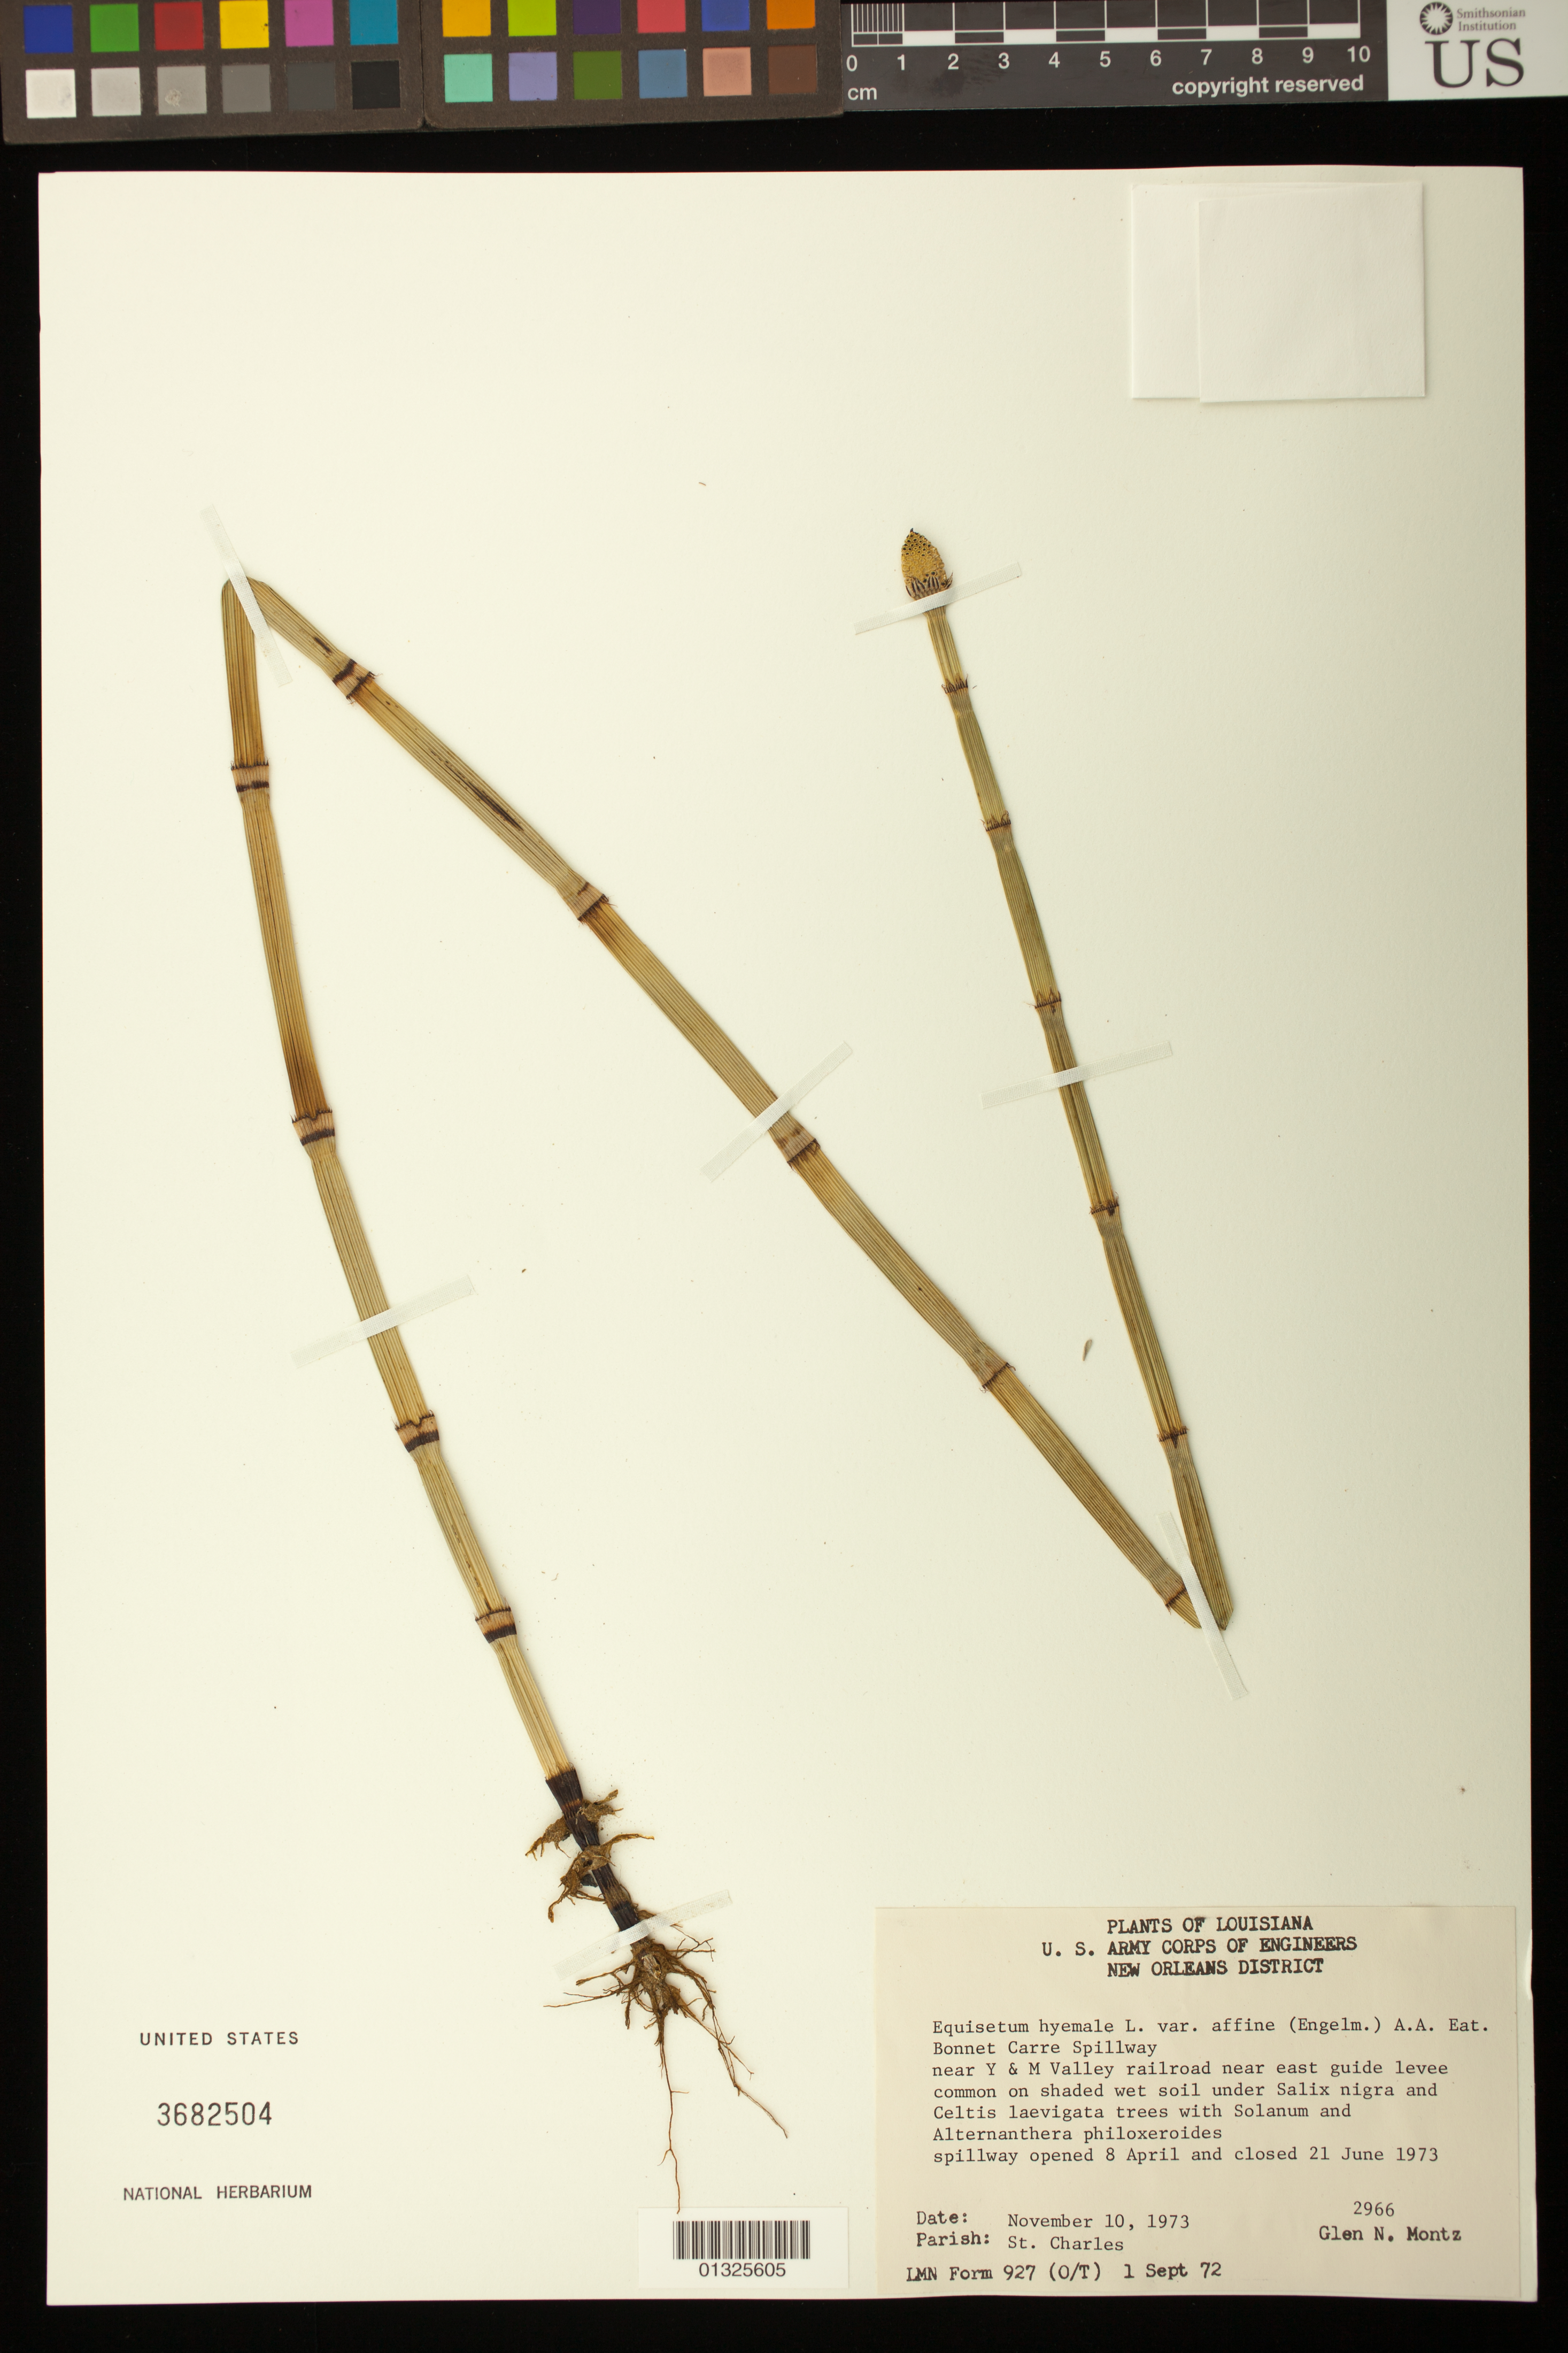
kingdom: Plantae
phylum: Tracheophyta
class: Polypodiopsida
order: Equisetales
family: Equisetaceae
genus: Equisetum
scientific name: Equisetum hyemale var. affine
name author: (Engelm.) A.A. Eaton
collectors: G. Montz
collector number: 2966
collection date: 1973-11-10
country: United States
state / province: Louisiana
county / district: St. Charles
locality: New Orleans District.Bonnet Carre Spillway, near Y & M Valley railroad near east guide levee. Spillway opened 8 April and closed 21 June 1973.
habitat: shaded wet soil.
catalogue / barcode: US 3682504